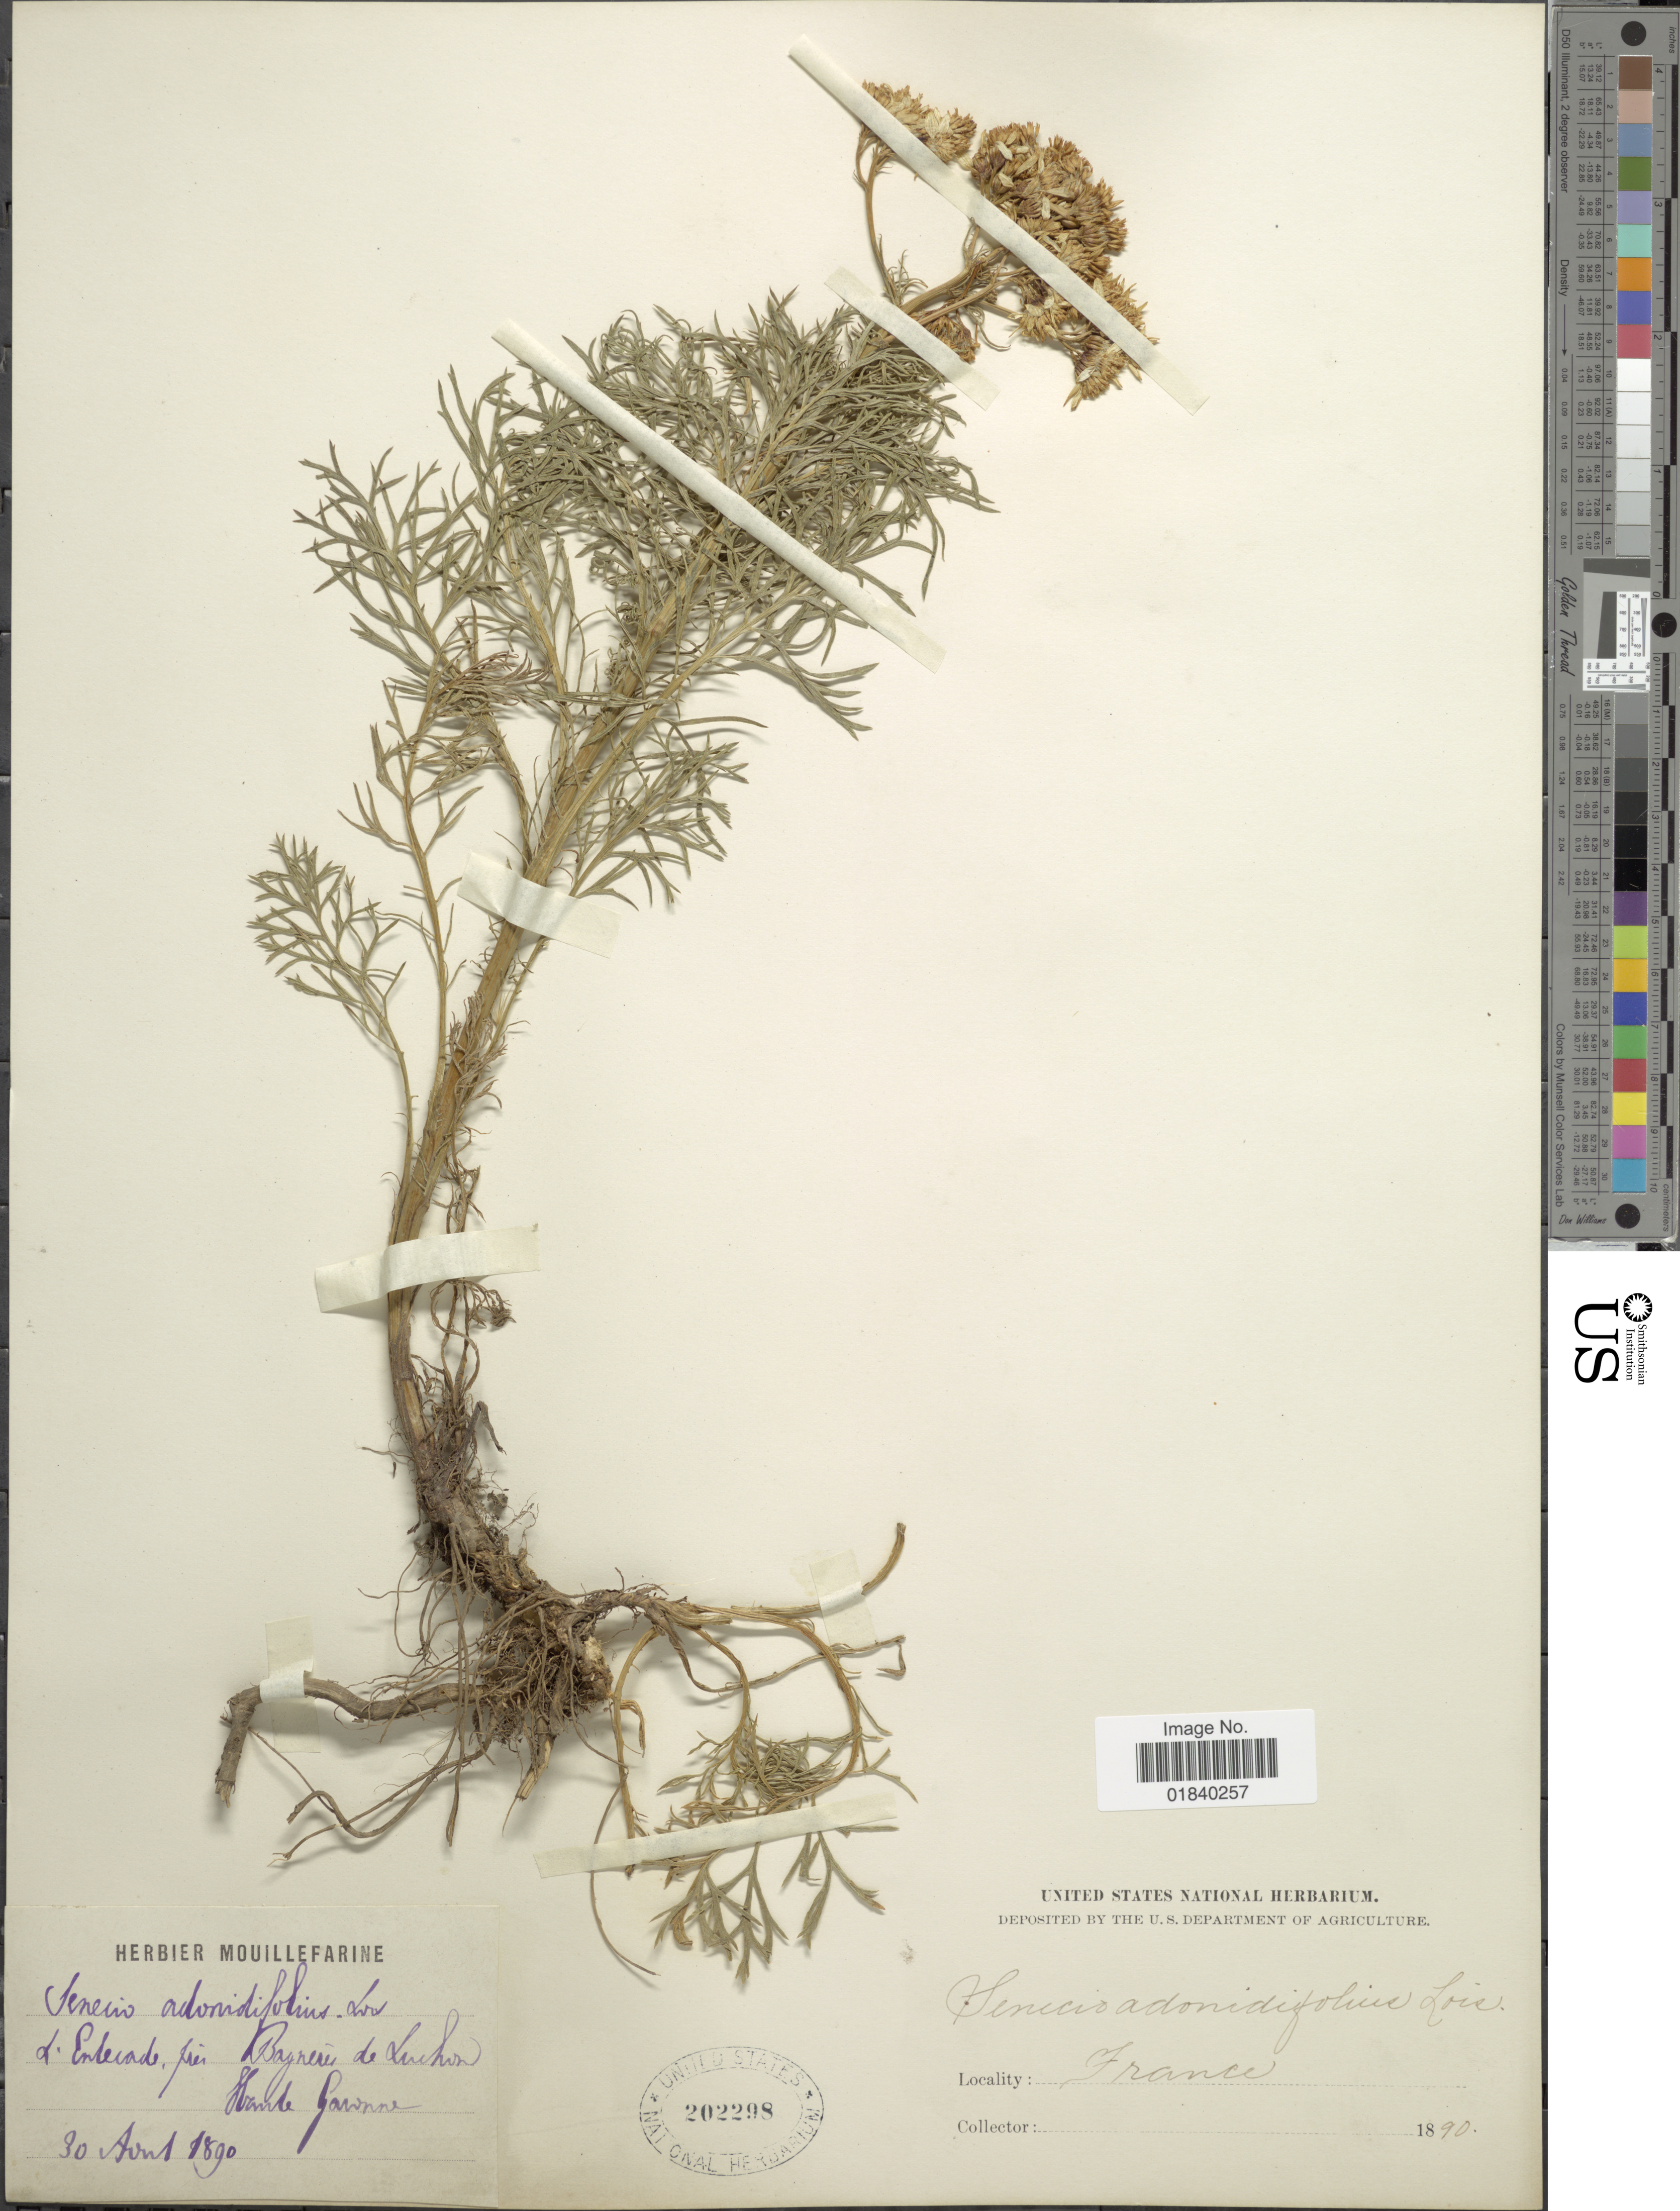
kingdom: Plantae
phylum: Tracheophyta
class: Magnoliopsida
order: Asterales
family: Asteraceae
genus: Jacobaea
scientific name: Jacobaea adonidifolia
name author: (Loisel.) Pelser & Veldkamp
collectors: ex herb. Mouillefarine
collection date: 1890-08-30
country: France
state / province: Occitanie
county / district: Haute-Garonne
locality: L'Entecade, près Bagnères de Luchon, Haute Garonne.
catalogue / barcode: US 202298